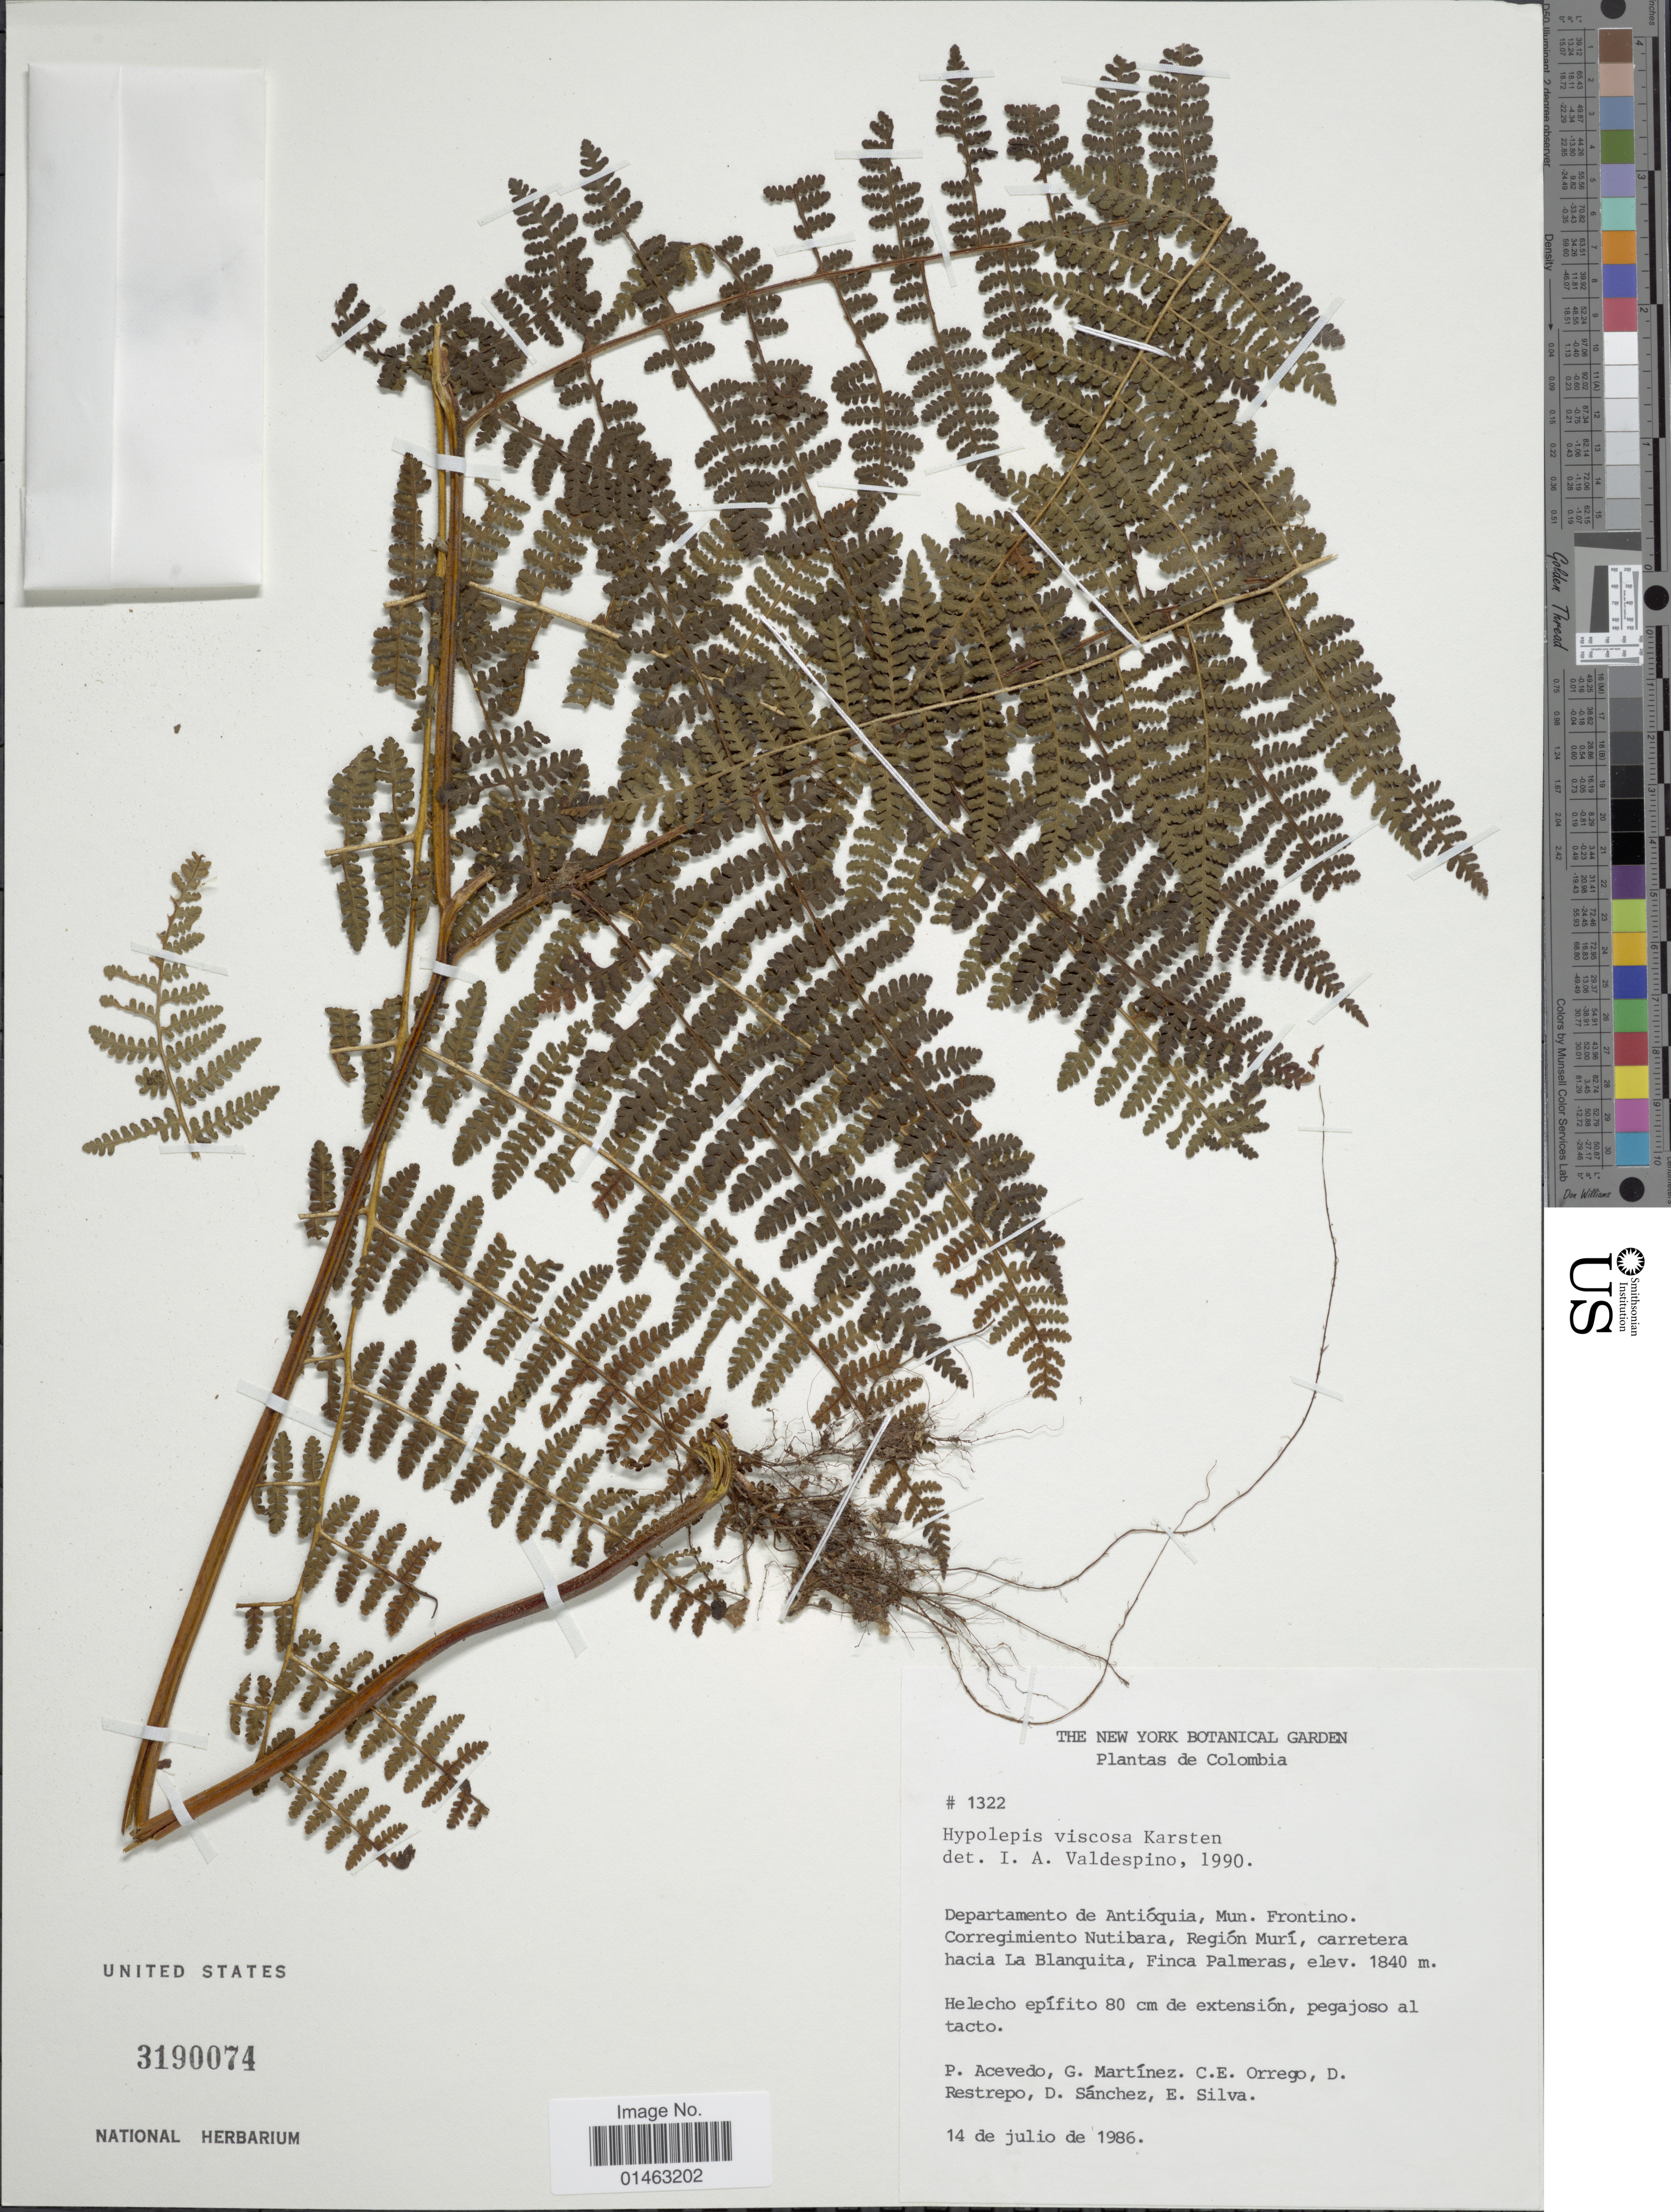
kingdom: Plantae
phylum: Tracheophyta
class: Polypodiopsida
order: Polypodiales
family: Dennstaedtiaceae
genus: Hypolepis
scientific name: Hypolepis viscosa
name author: H. Karst.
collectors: P. Acevedo-Rodr., G. Martínez, C. Orrego, D. Restrepo & et al.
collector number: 1322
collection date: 1986-07-14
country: Colombia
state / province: Antioquia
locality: Mun. Frontino, Corregimiento Nutibara, Región Murí, Carretera hacia La Blanquita, Finca Palmeras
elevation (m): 1840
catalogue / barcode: US 3190074